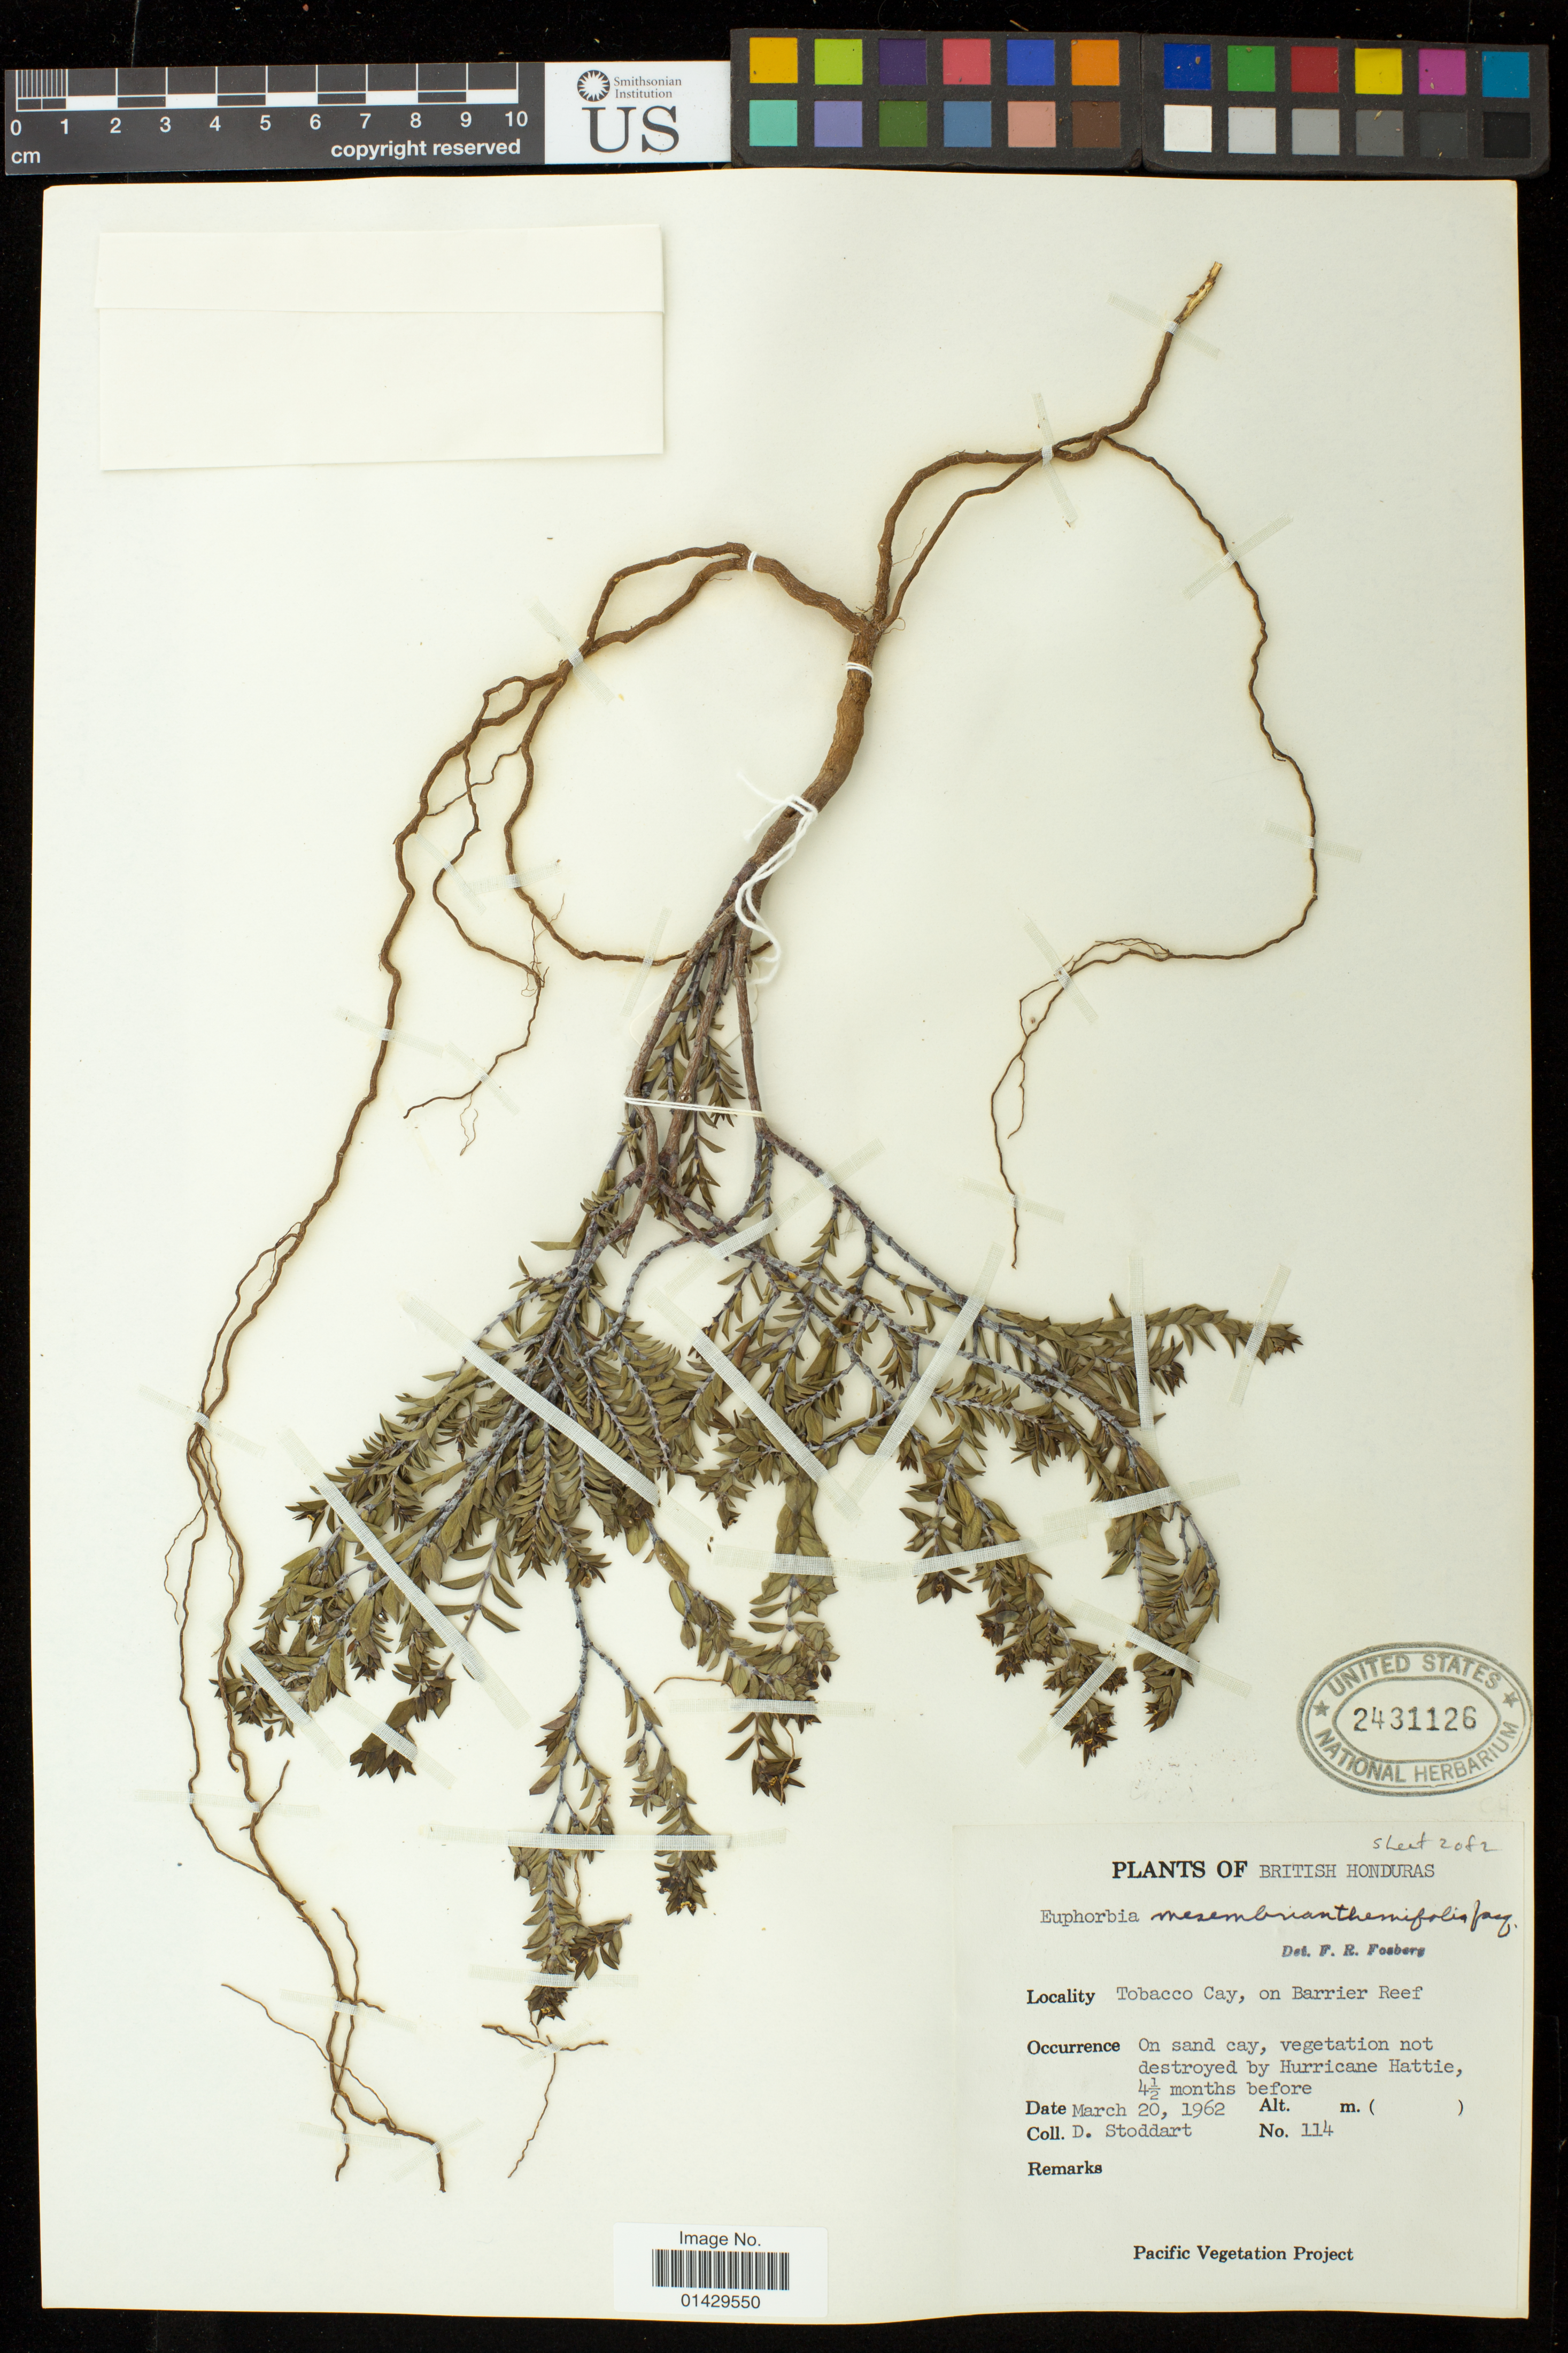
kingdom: Plantae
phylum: Tracheophyta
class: Magnoliopsida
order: Malpighiales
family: Euphorbiaceae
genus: Euphorbia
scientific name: Euphorbia mesembryanthemifolia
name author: Jacq.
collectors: D. Stoddart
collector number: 114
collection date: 1962-03-20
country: Belize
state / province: Stann Creek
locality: Tobacco Cay, on Barrier Reef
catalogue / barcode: US 2431126